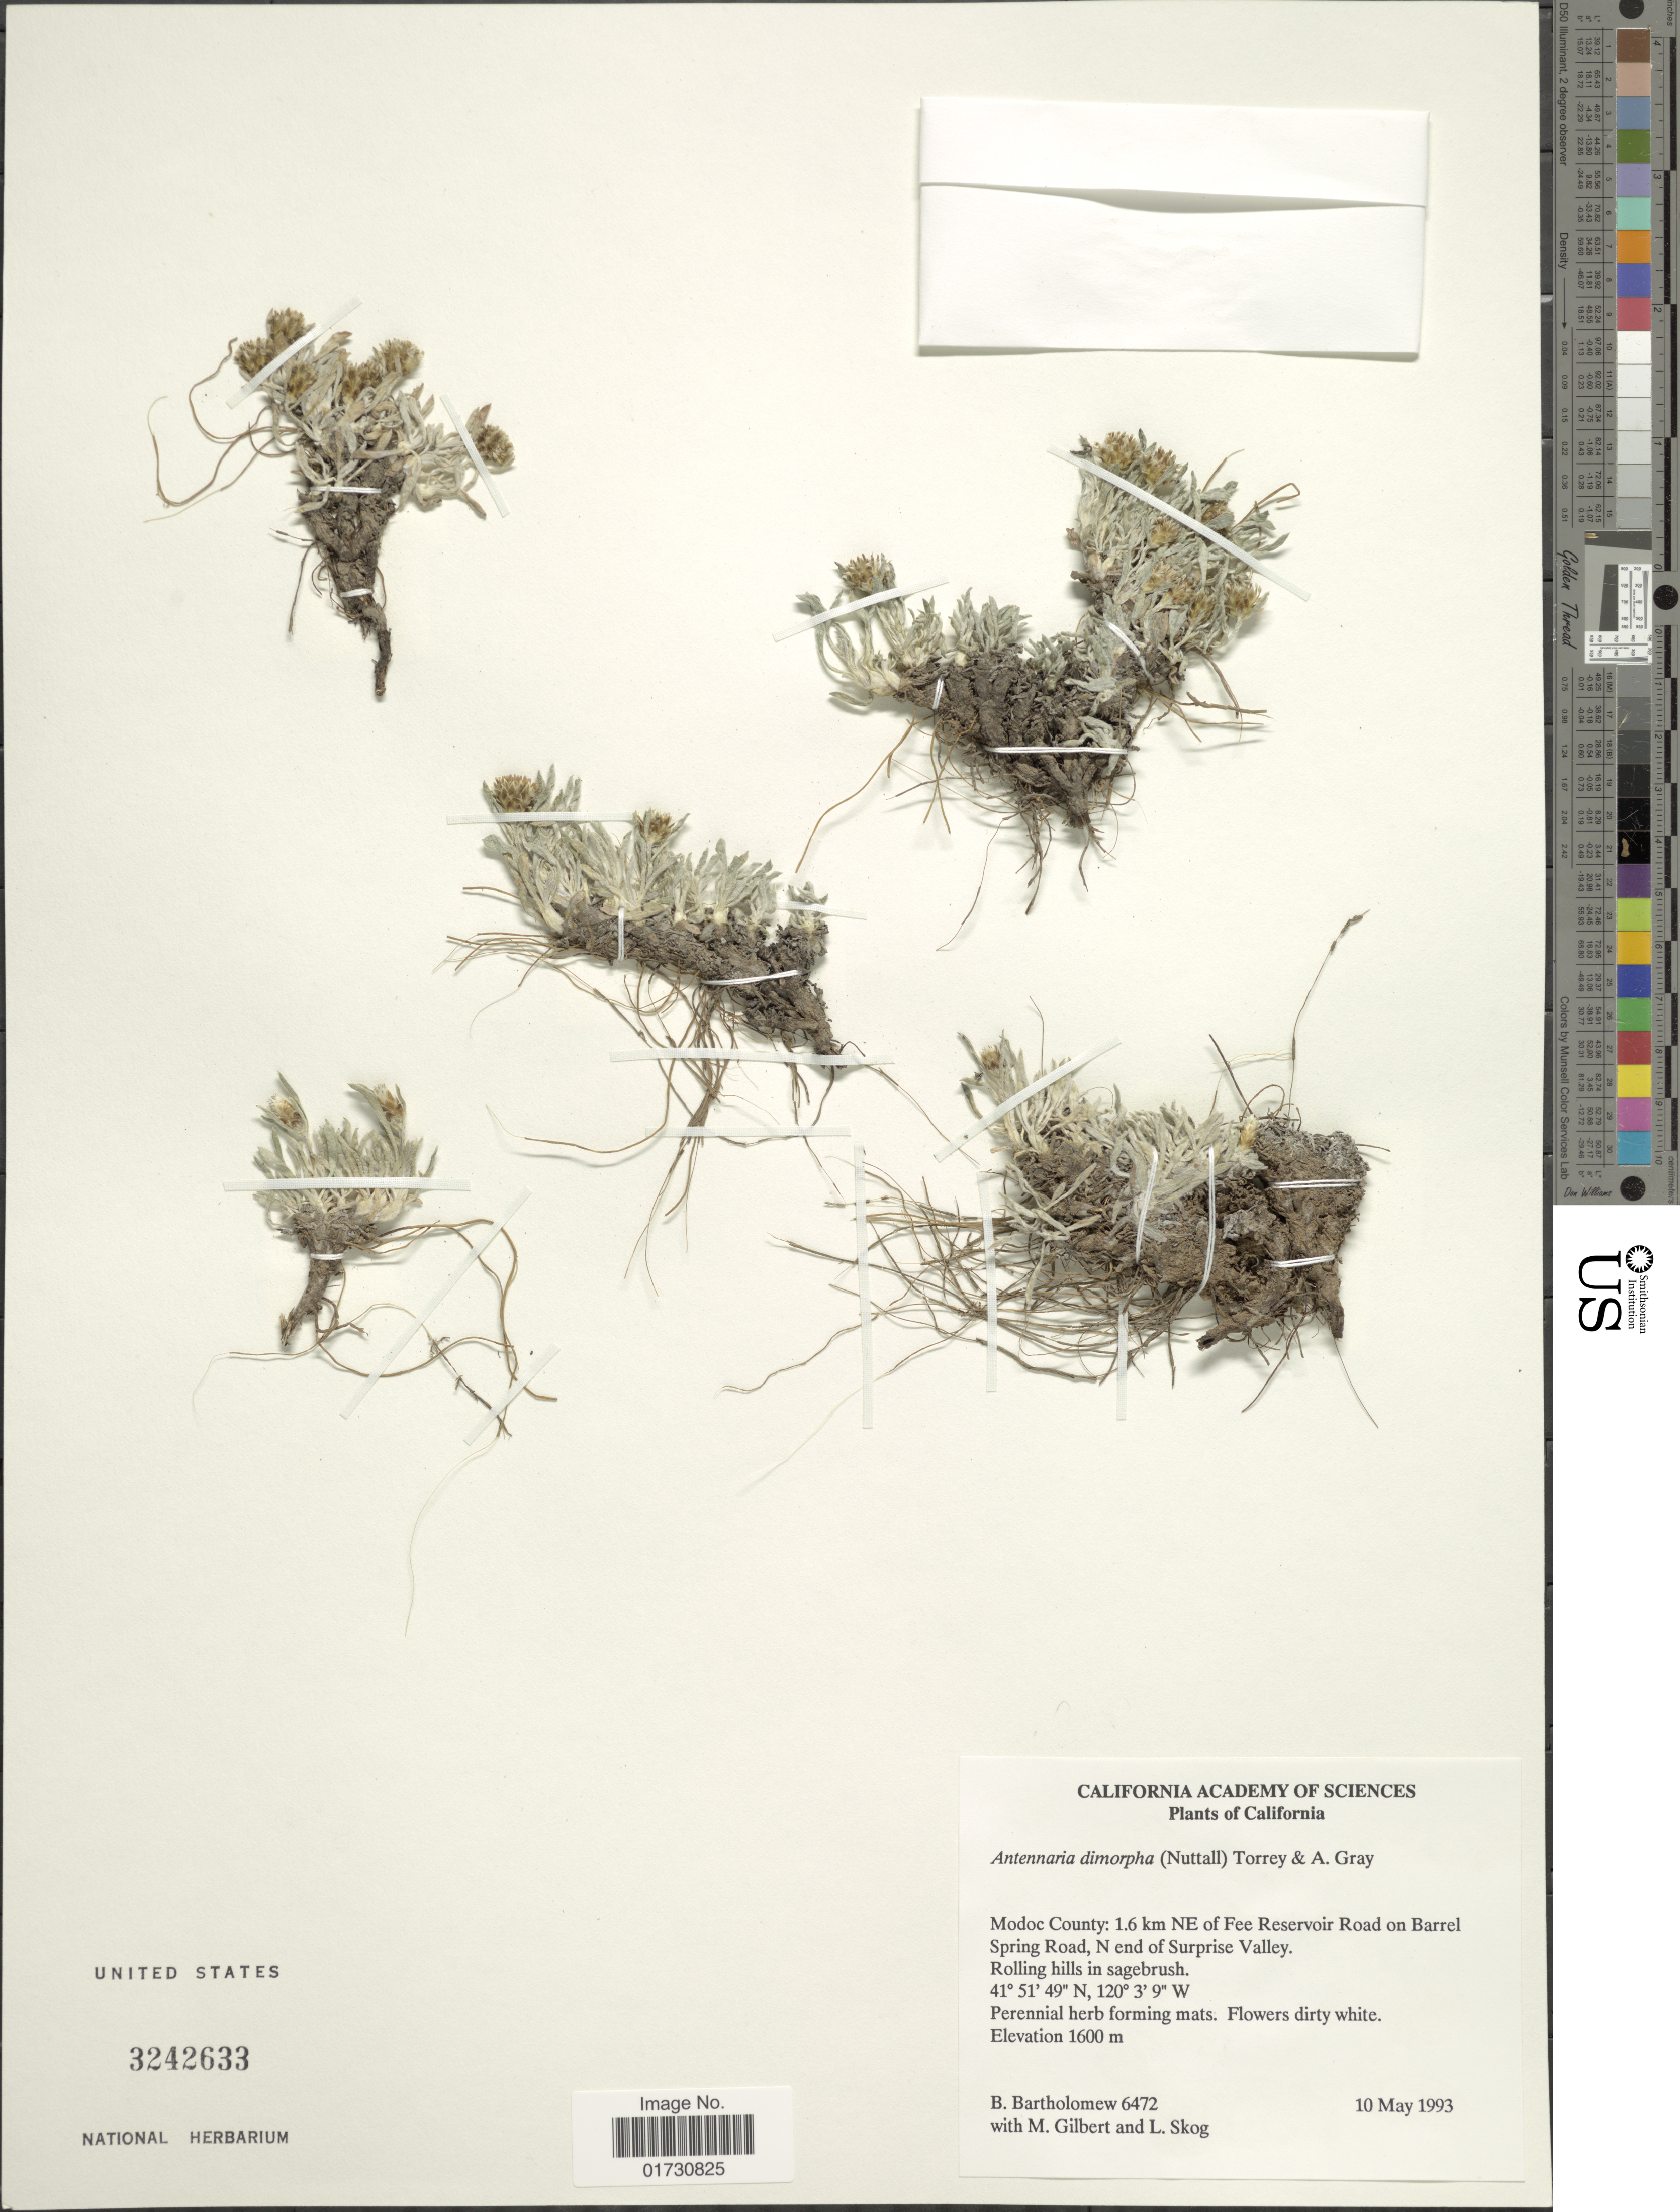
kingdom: Plantae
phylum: Tracheophyta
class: Magnoliopsida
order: Asterales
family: Asteraceae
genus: Antennaria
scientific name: Antennaria dimorpha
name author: (Nutt.) Torr. & A. Gray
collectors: B. Bartholomew, M. Gilbert & L. E. Skog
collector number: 6472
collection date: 1993-05-10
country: United States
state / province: California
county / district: Modoc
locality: Modoc County: 1.6 km NE of Fee Reservoir Road on Barrel Spring Road, N end of Surprise Valley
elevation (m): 1600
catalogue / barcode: US 3242633